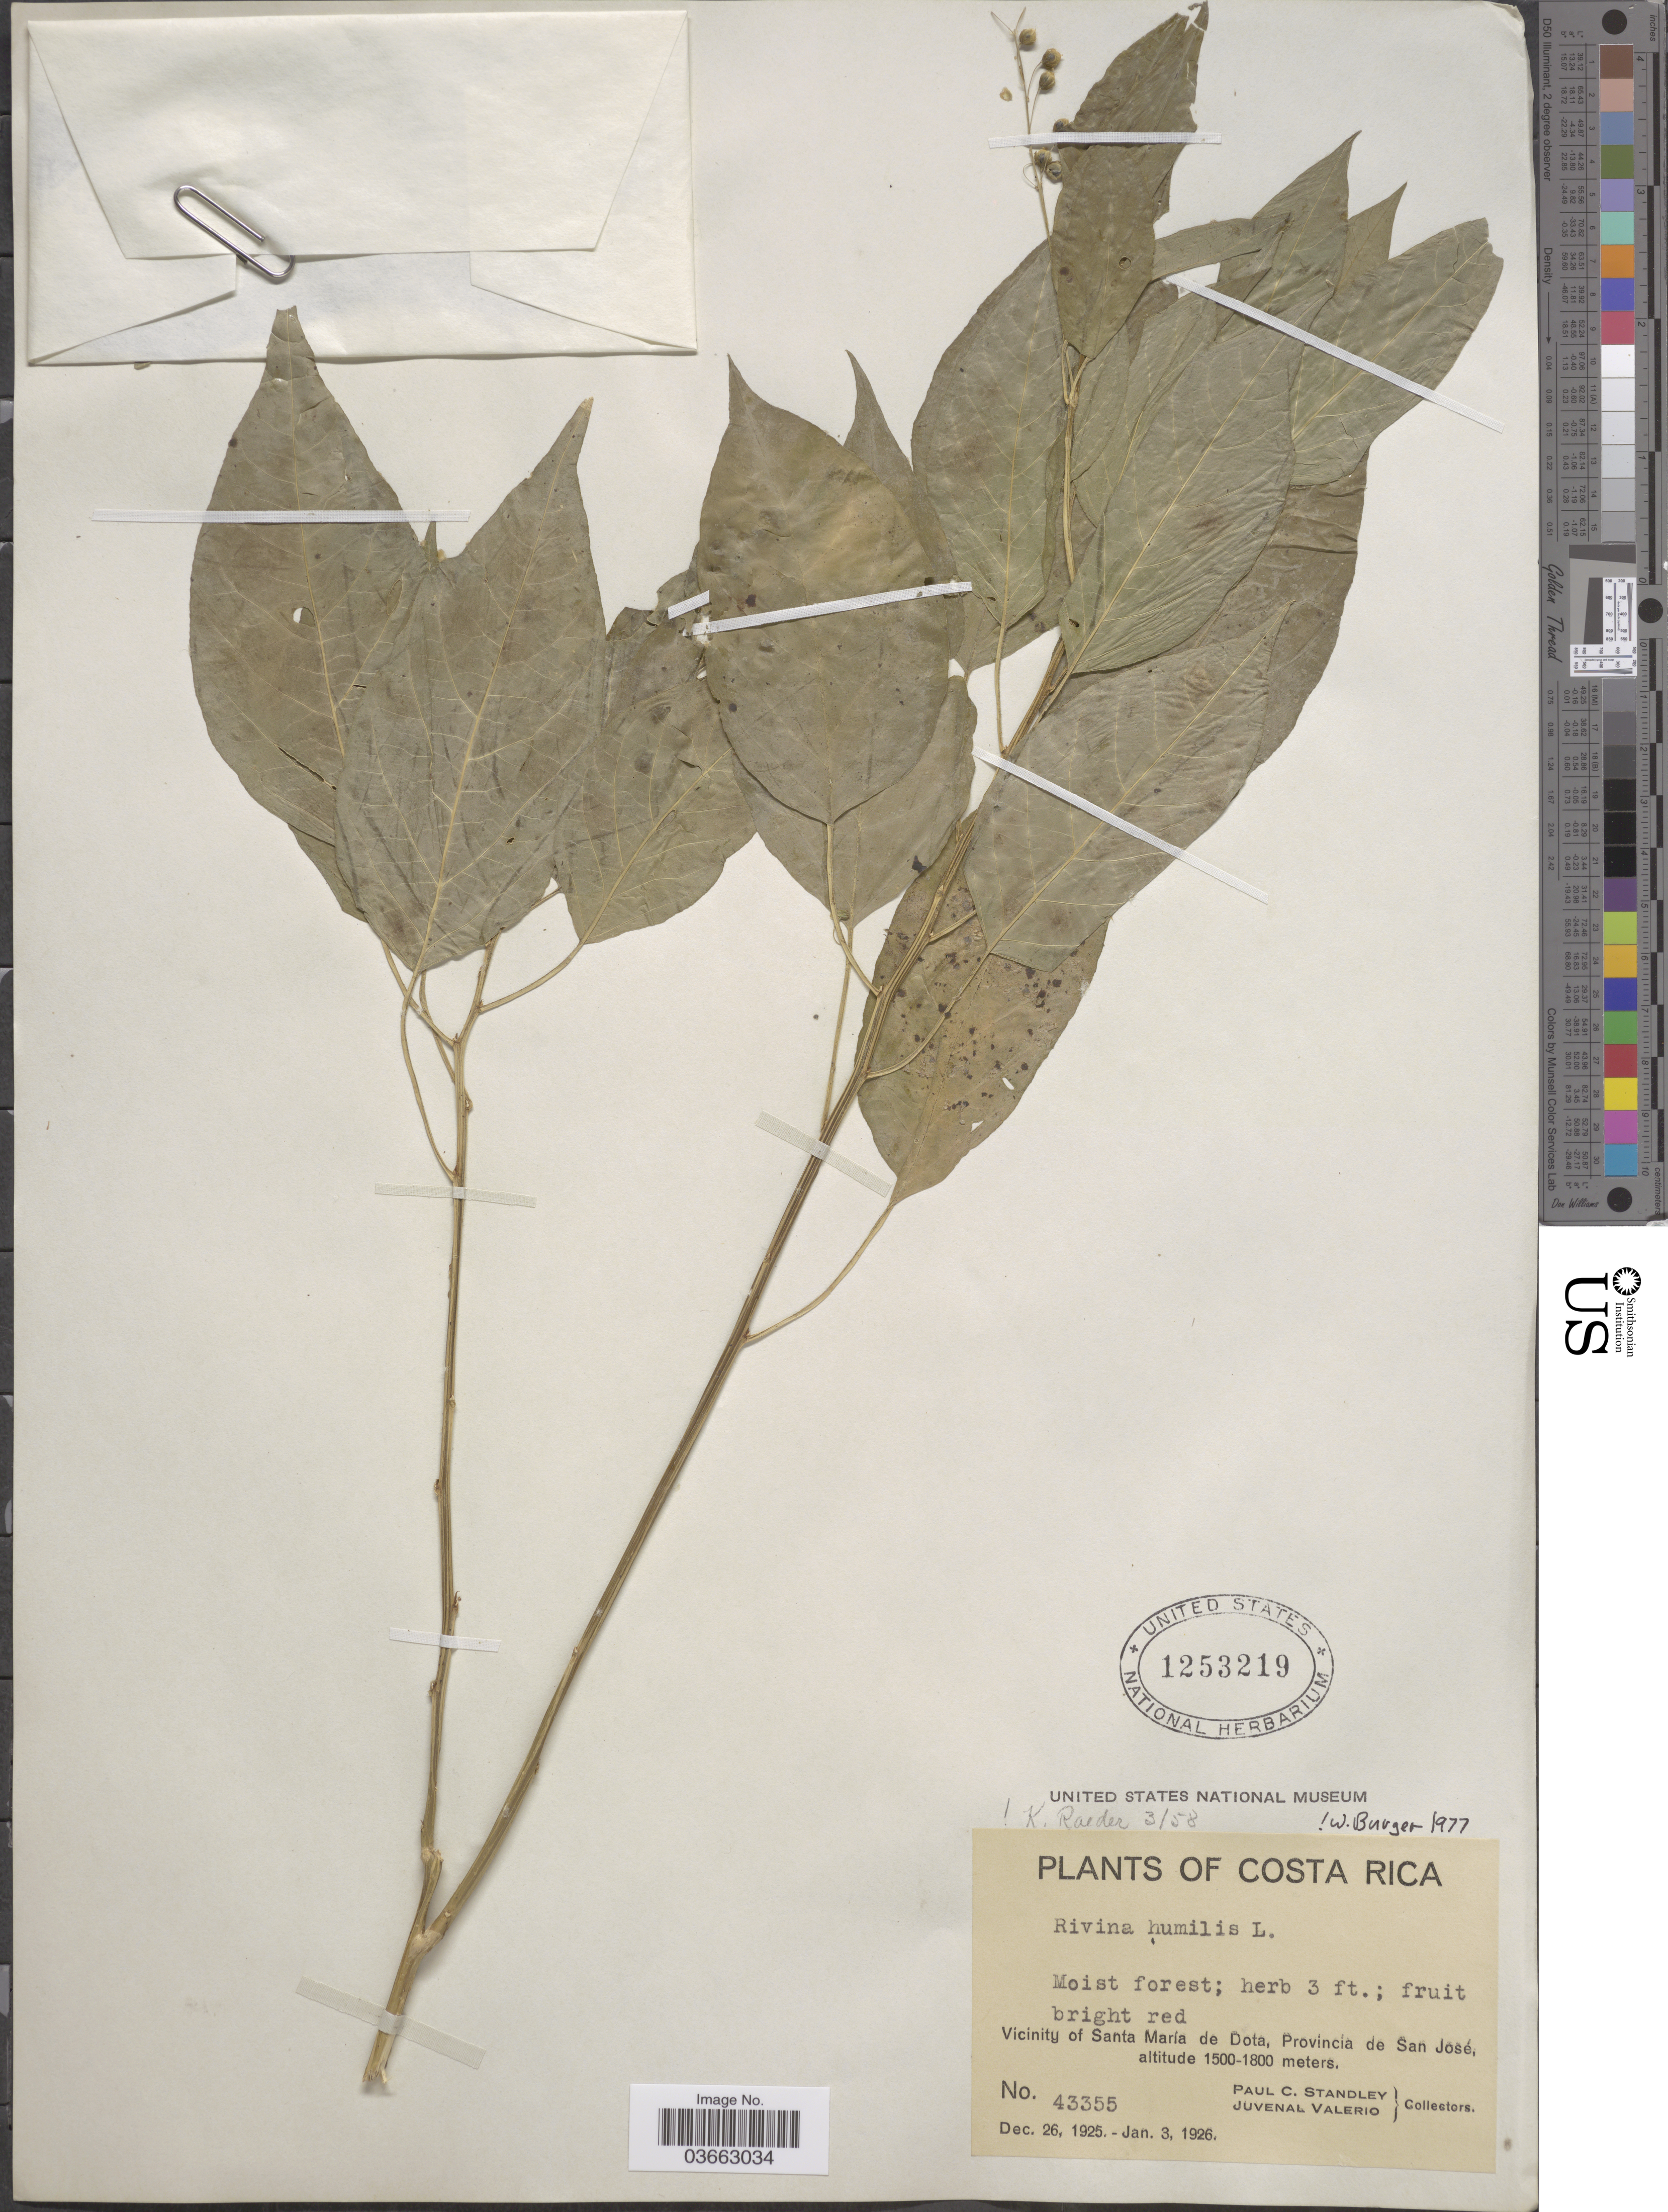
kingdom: Plantae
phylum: Tracheophyta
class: Magnoliopsida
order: Caryophyllales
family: Phytolaccaceae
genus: Rivina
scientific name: Rivina humilis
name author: L.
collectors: P. C. Standley & J. Valerio R.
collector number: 43355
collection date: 1925-12-26/1926-01-03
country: Costa Rica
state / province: San José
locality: Vicinity of Santa María de Dota.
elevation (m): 1500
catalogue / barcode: US 1253219